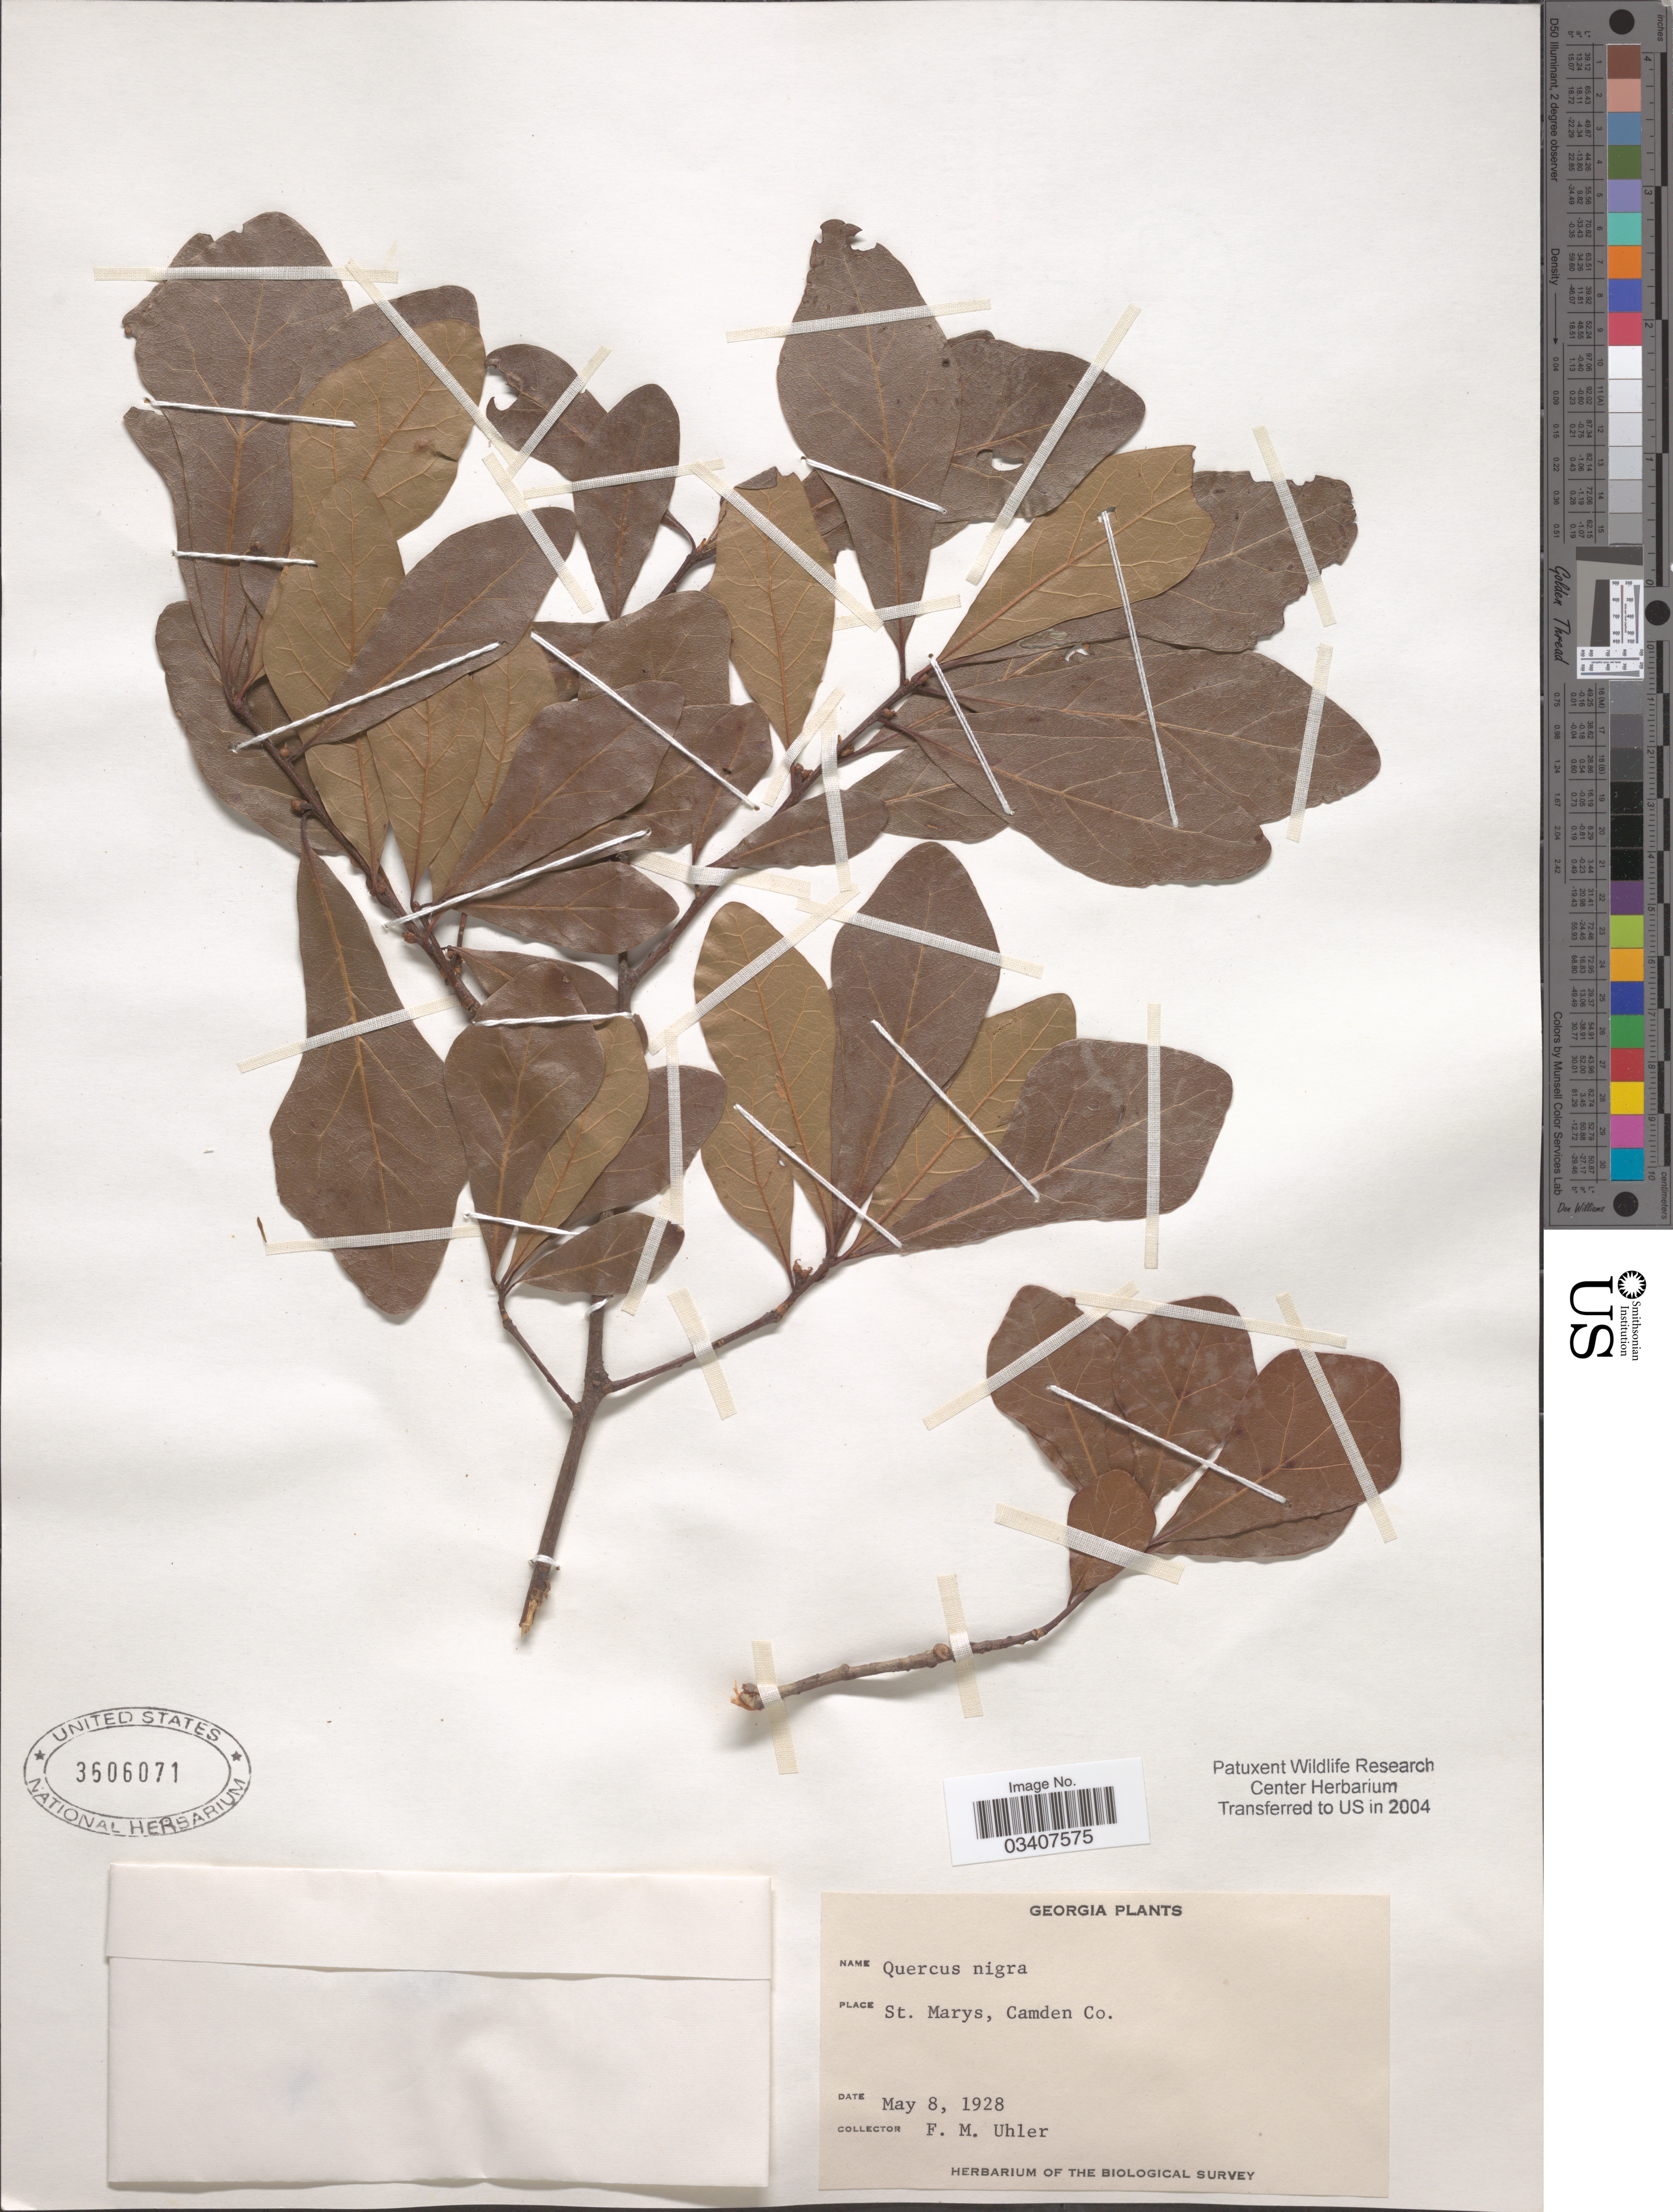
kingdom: Plantae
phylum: Tracheophyta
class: Magnoliopsida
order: Fagales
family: Fagaceae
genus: Quercus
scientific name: Quercus nigra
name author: L.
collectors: F. M. Uhler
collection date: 1928-05-08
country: United States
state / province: Georgia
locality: St. Marys, Camden Co.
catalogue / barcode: US 3606071